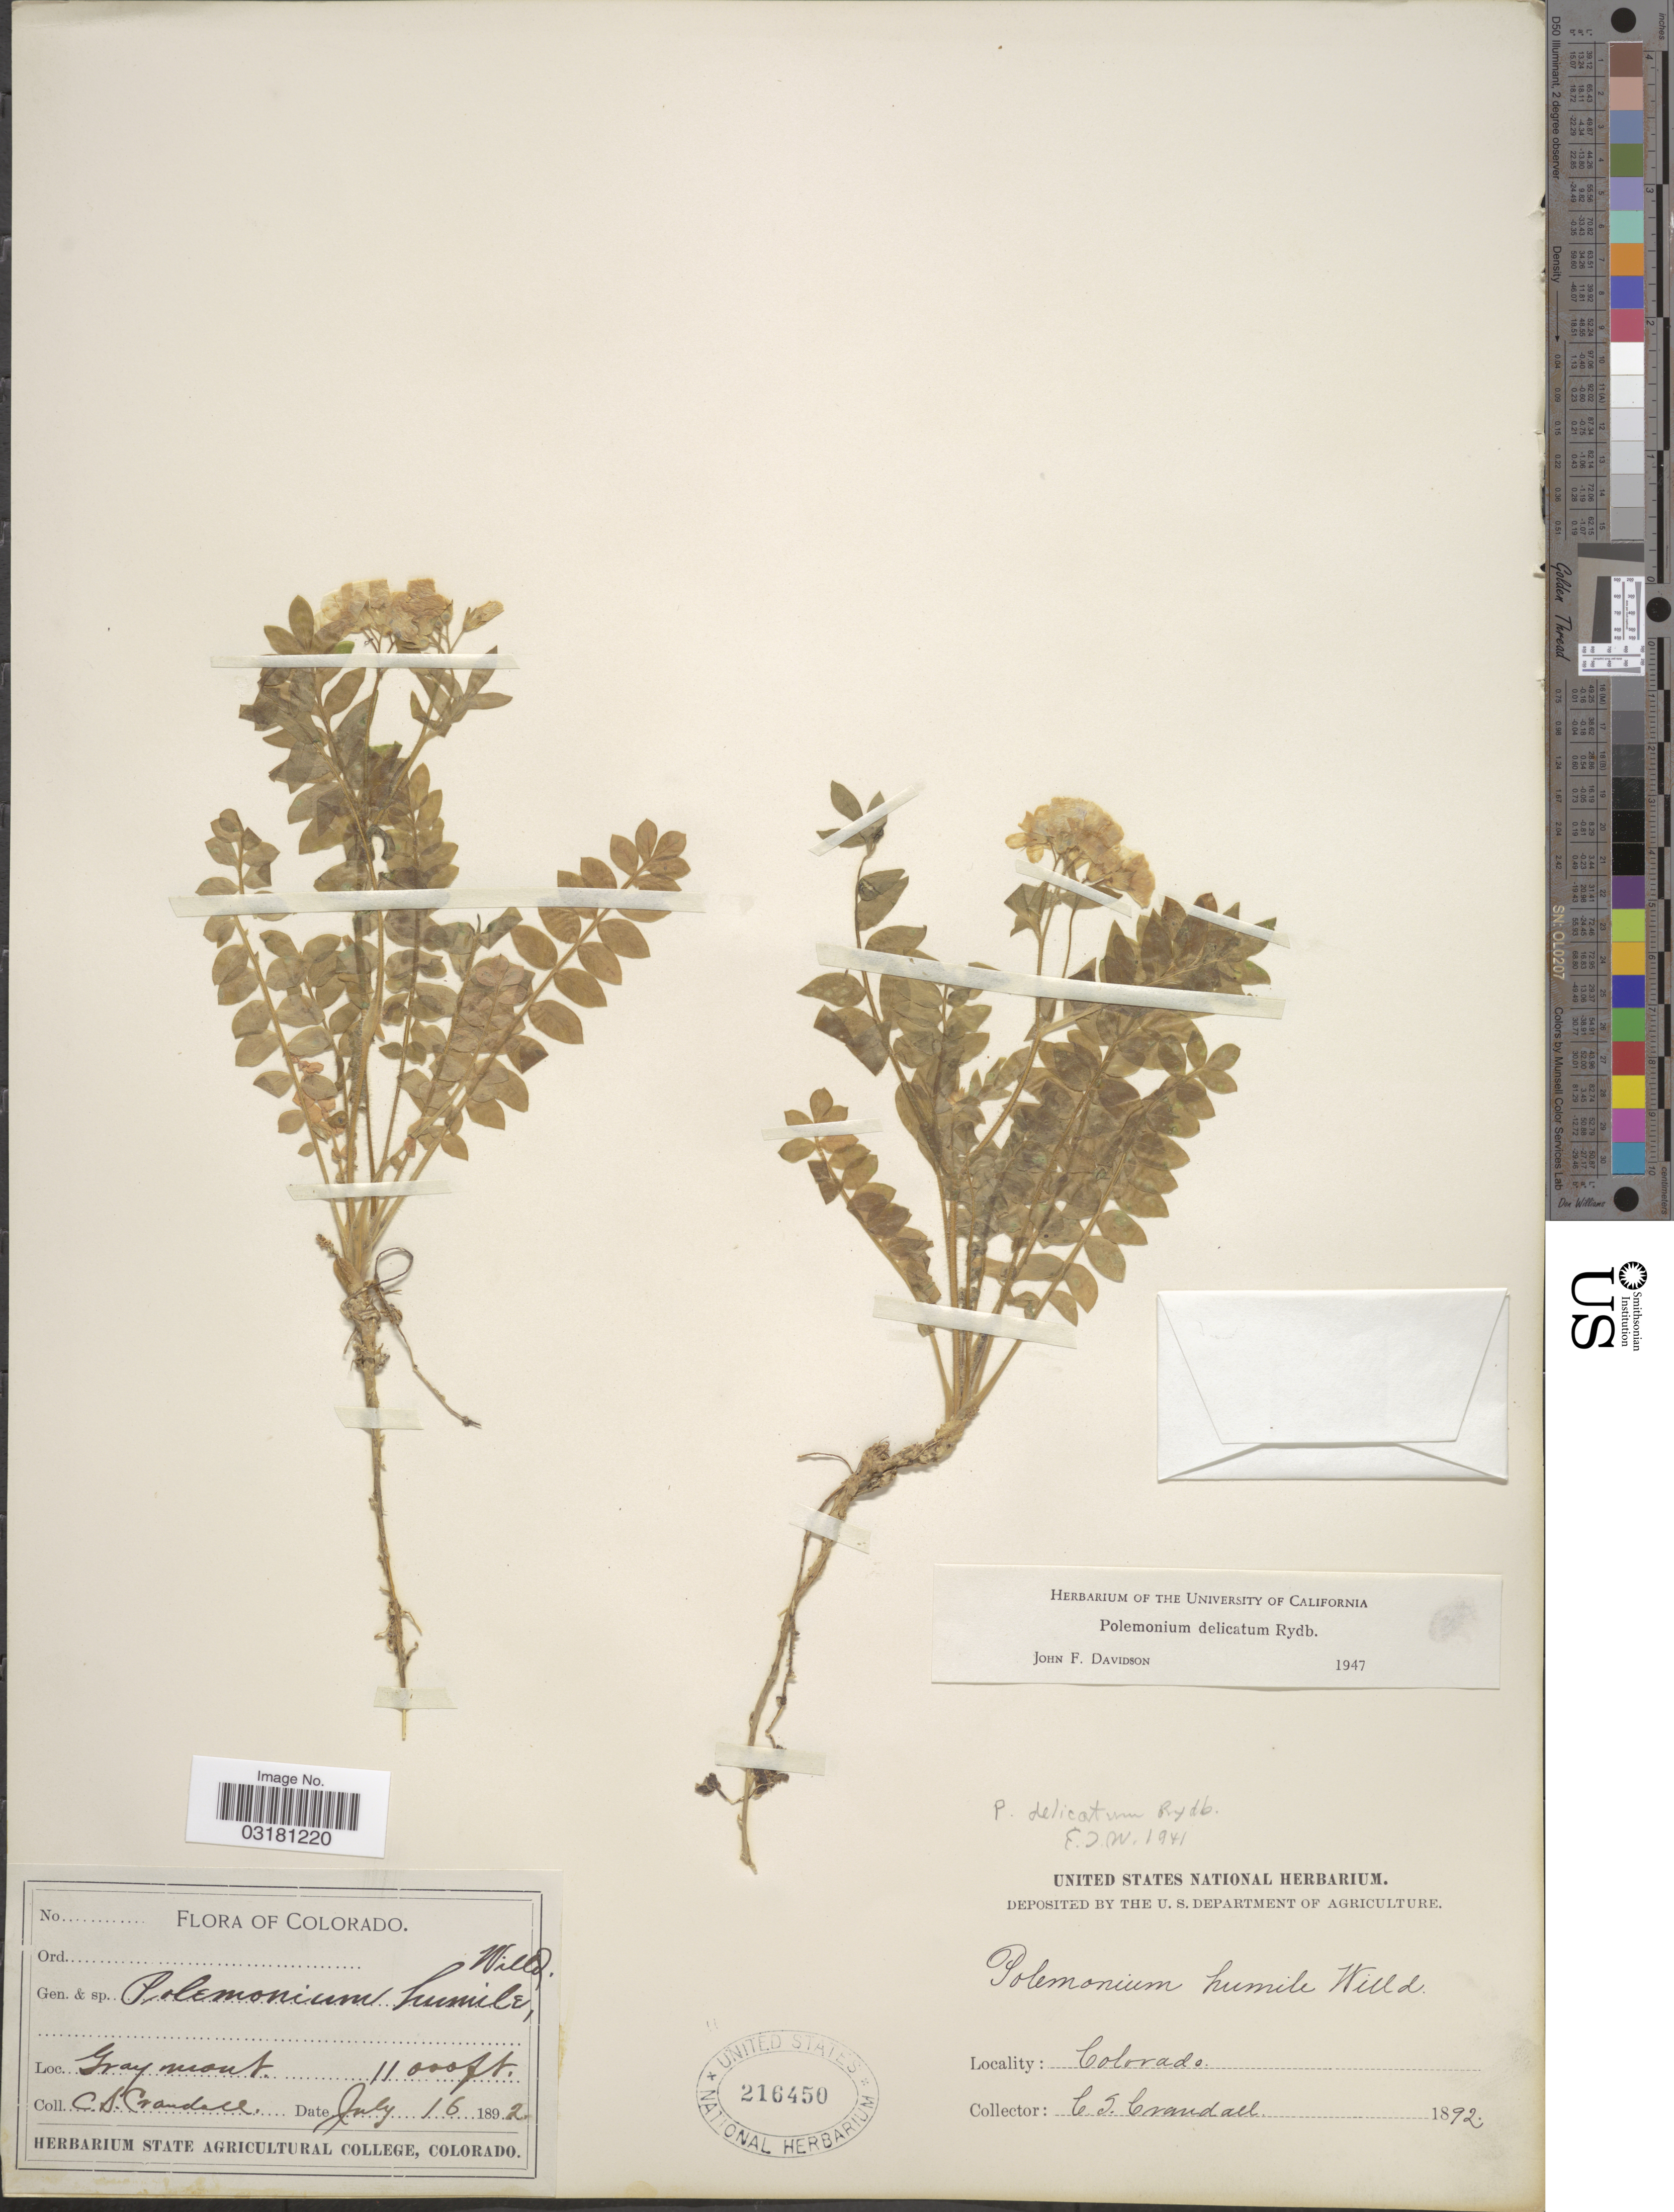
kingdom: Plantae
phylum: Tracheophyta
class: Magnoliopsida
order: Ericales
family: Polemoniaceae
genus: Polemonium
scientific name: Polemonium delicatum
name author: Rydb.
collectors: C. Crandall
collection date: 1892-07-16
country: United States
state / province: Colorado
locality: Gray Mont.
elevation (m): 3353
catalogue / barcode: US 216450